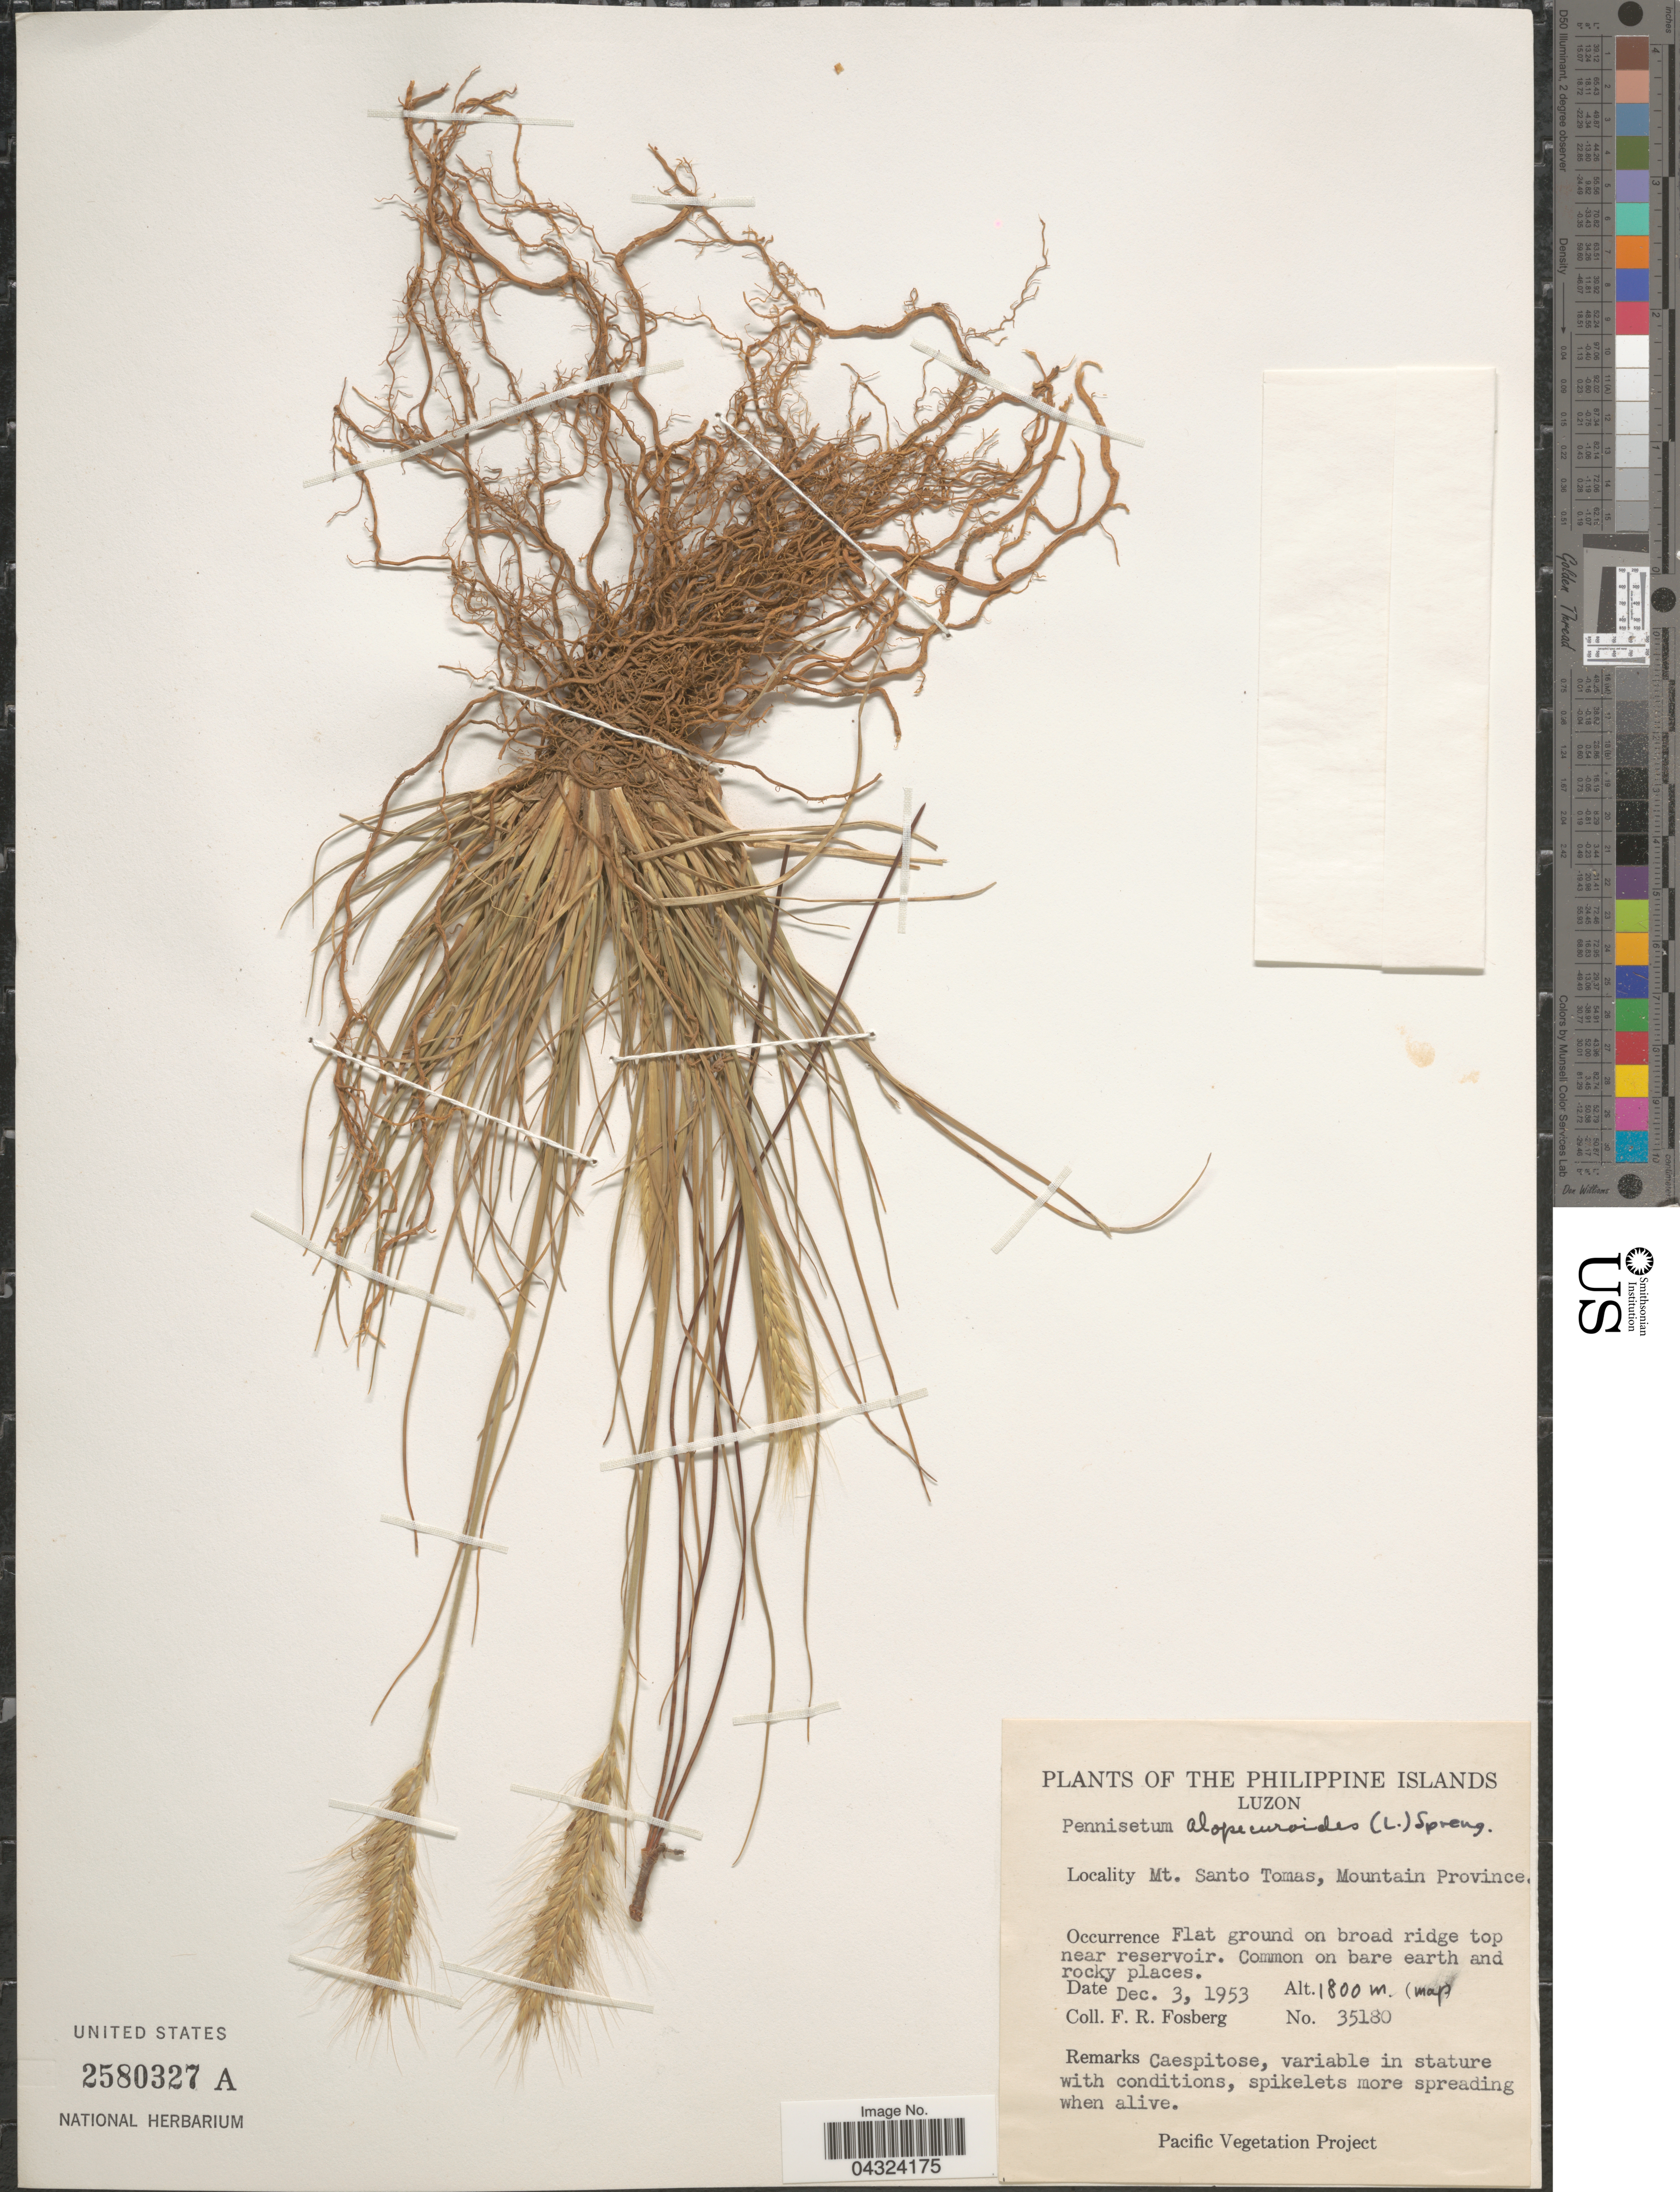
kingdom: Plantae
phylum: Tracheophyta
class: Liliopsida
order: Poales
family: Poaceae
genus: Cenchrus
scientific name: Cenchrus purpurascens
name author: Thunb.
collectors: F. R. Fosberg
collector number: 35180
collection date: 1953-12-03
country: Philippines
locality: Luzon. Mt. Santo Tomas, Mountain Province.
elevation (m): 1800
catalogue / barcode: US 2580327A